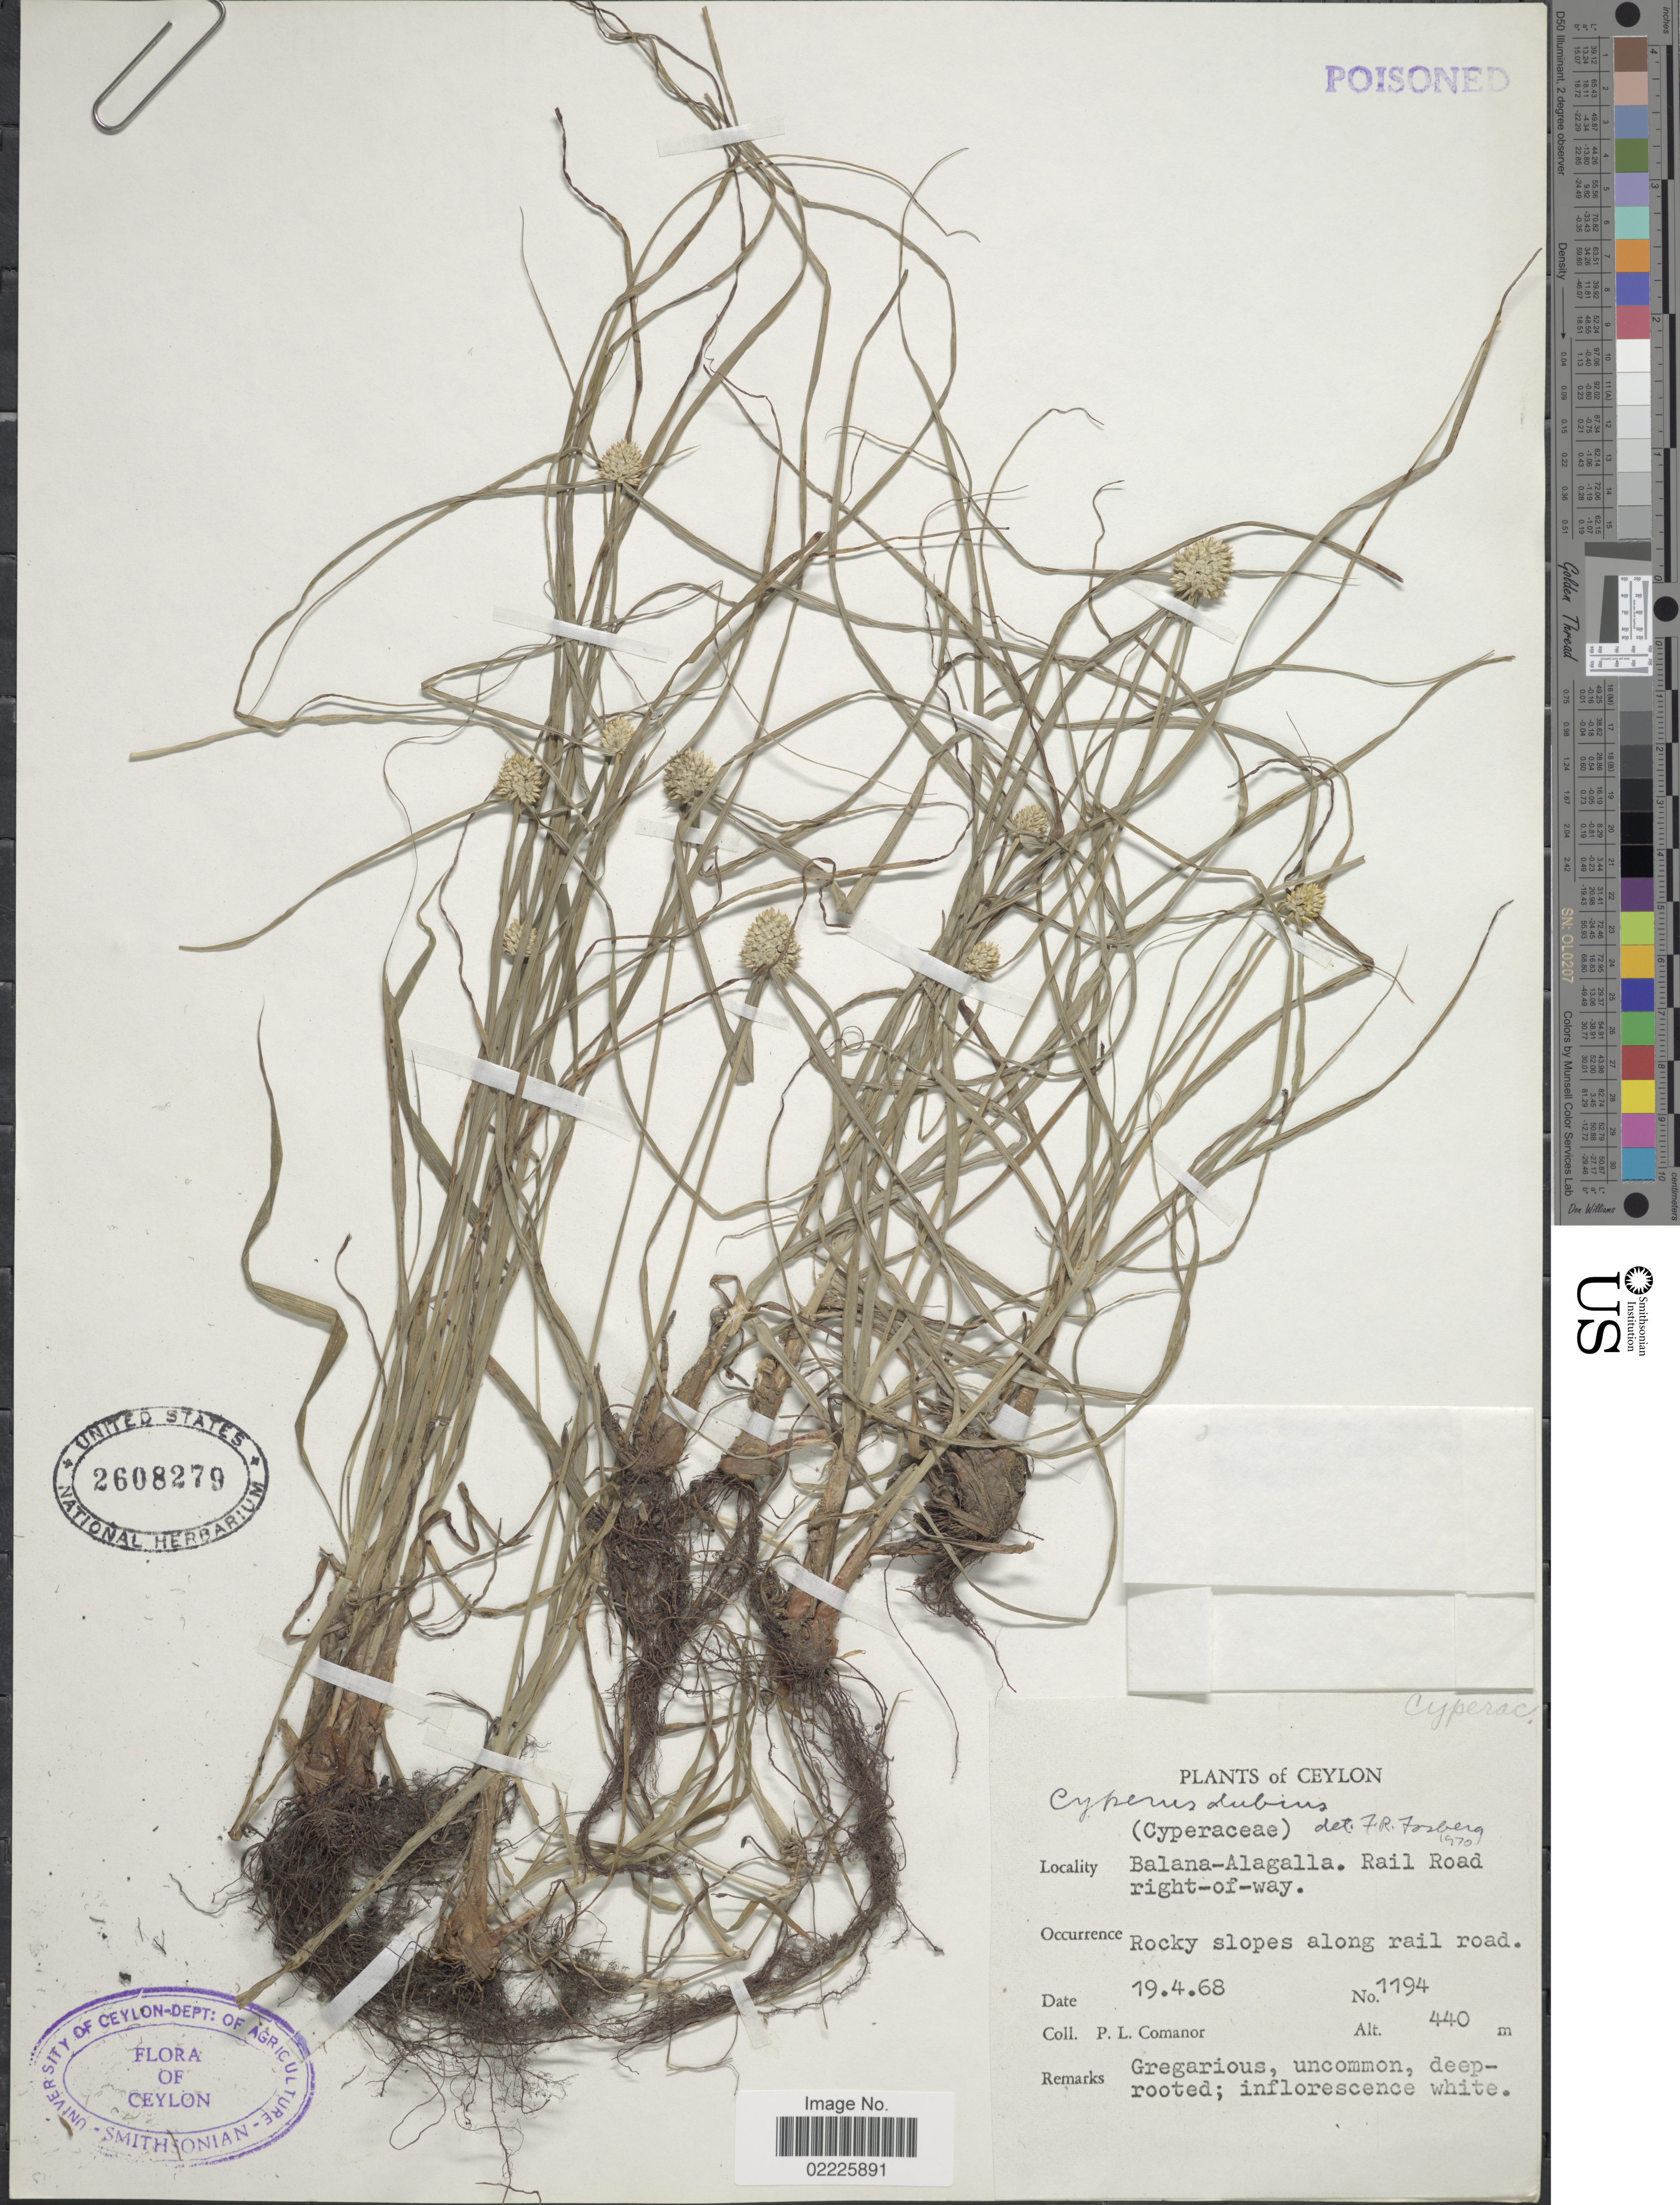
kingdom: Plantae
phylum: Tracheophyta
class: Liliopsida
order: Poales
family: Cyperaceae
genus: Cyperus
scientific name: Cyperus dubius Rottb. var. dubius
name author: Rottb.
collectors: P. Comanor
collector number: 1194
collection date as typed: Transcribed d/m/y: 19/4/68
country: Sri Lanka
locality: Ceylon, Balana-Alagalla. Rail Road right-of-way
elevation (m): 440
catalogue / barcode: US 2608279